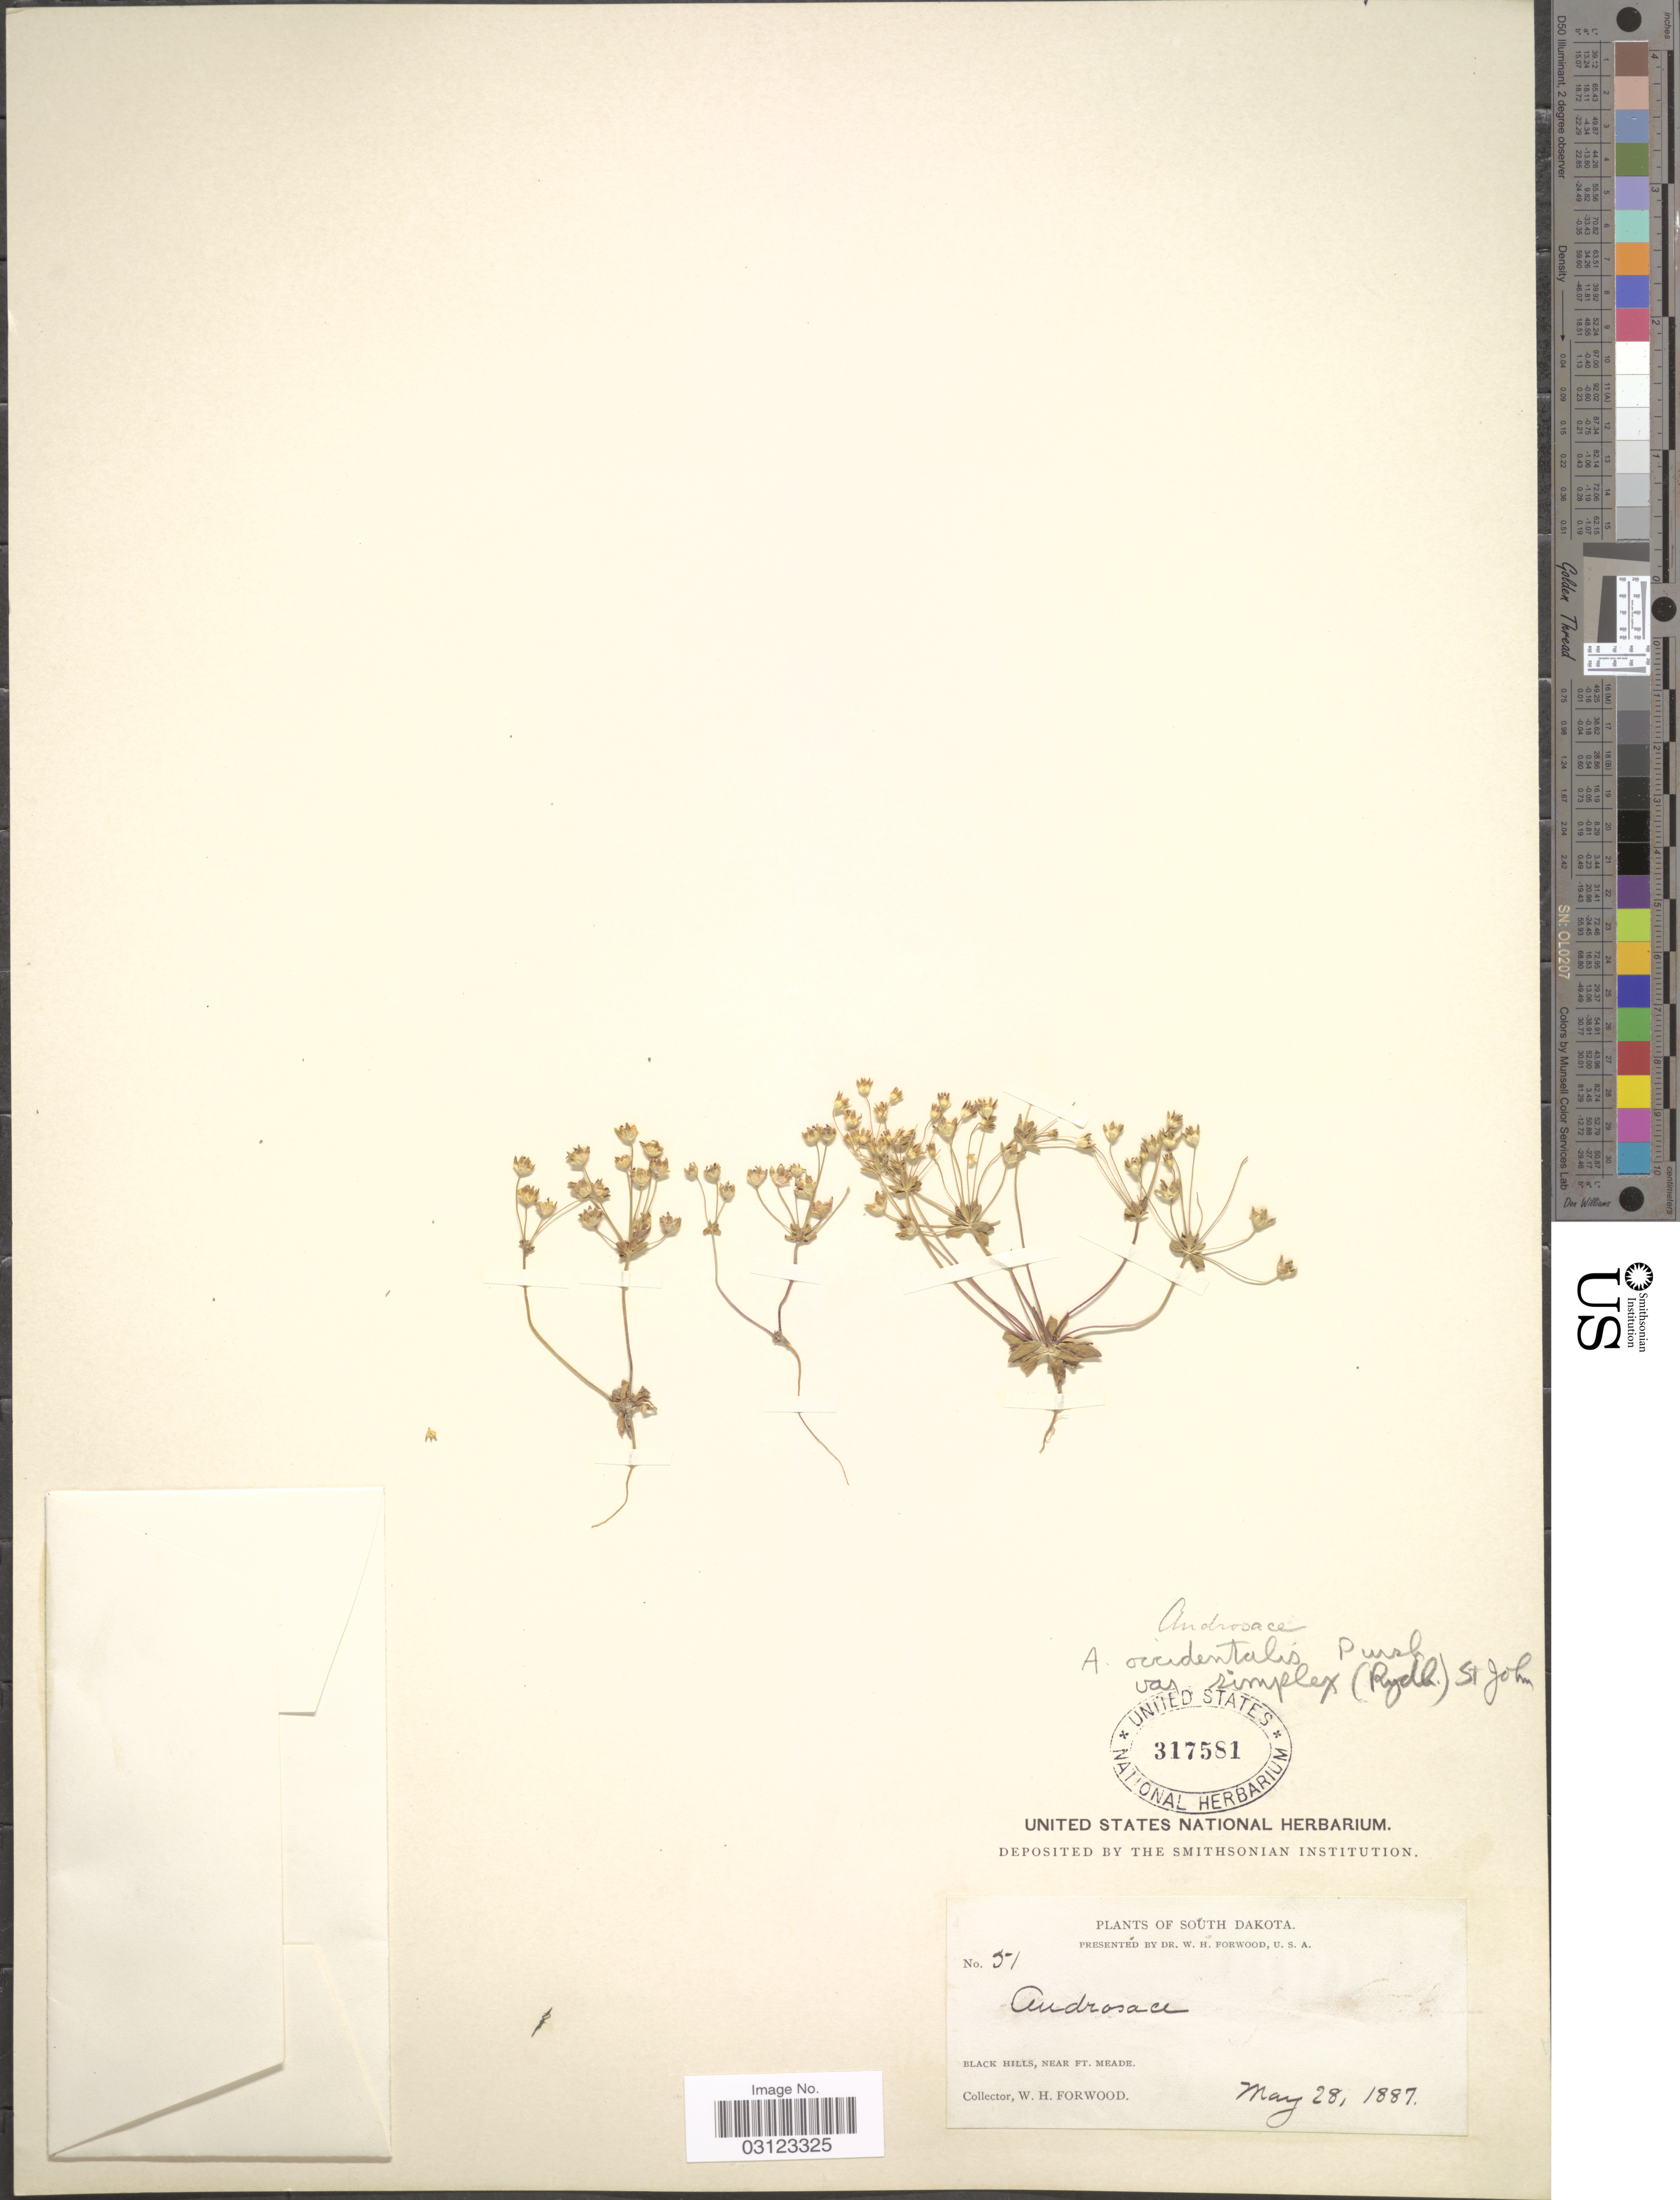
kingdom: Plantae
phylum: Tracheophyta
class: Magnoliopsida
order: Ericales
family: Primulaceae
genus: Androsace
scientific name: Androsace occidentalis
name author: (Pursh) Pursh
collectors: W. Forwood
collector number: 51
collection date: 1887-05-28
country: United States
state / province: South Dakota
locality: Black Hills, near Ft. Meade.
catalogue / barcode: US 317581